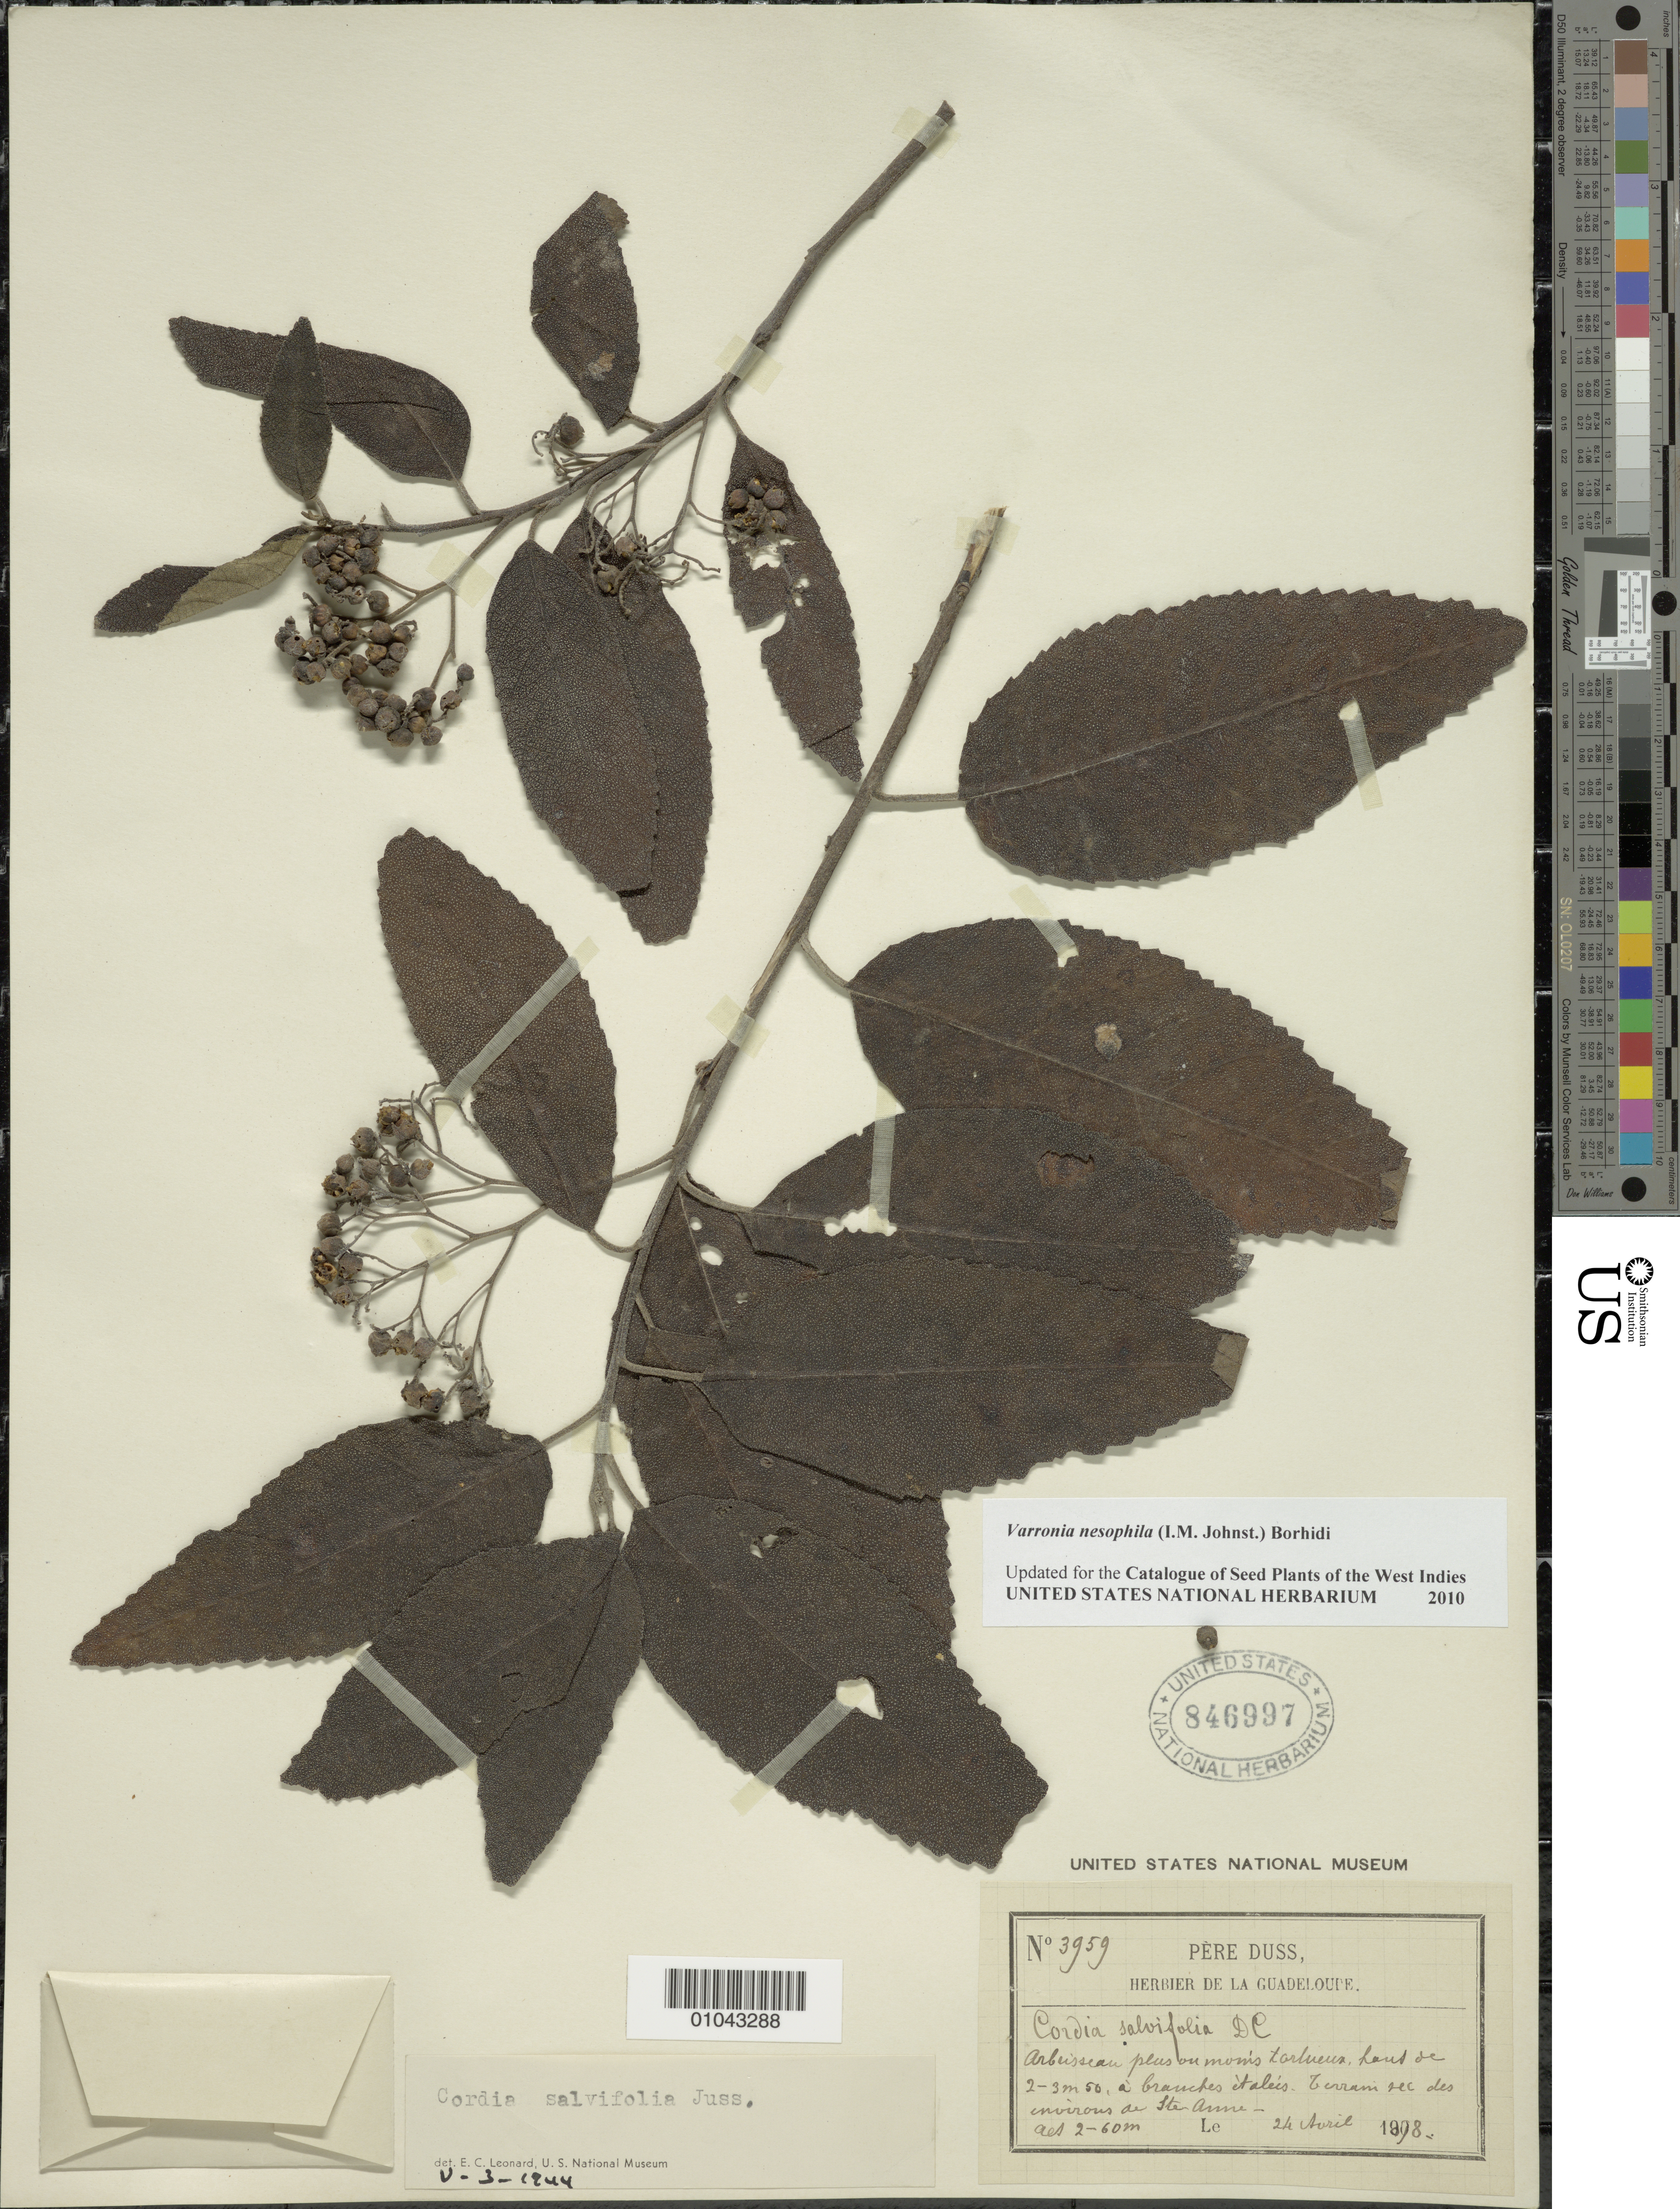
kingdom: Plantae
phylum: Tracheophyta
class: Magnoliopsida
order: Boraginales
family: Cordiaceae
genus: Varronia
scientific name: Varronia nesophila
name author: (I.M. Johnst.) Borhidi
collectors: Père Duss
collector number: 3959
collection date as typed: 24 Apr 1898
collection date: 1898-04-24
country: Guadeloupe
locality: Ste. Anne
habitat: Terrain sec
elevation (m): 2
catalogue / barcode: US 846997